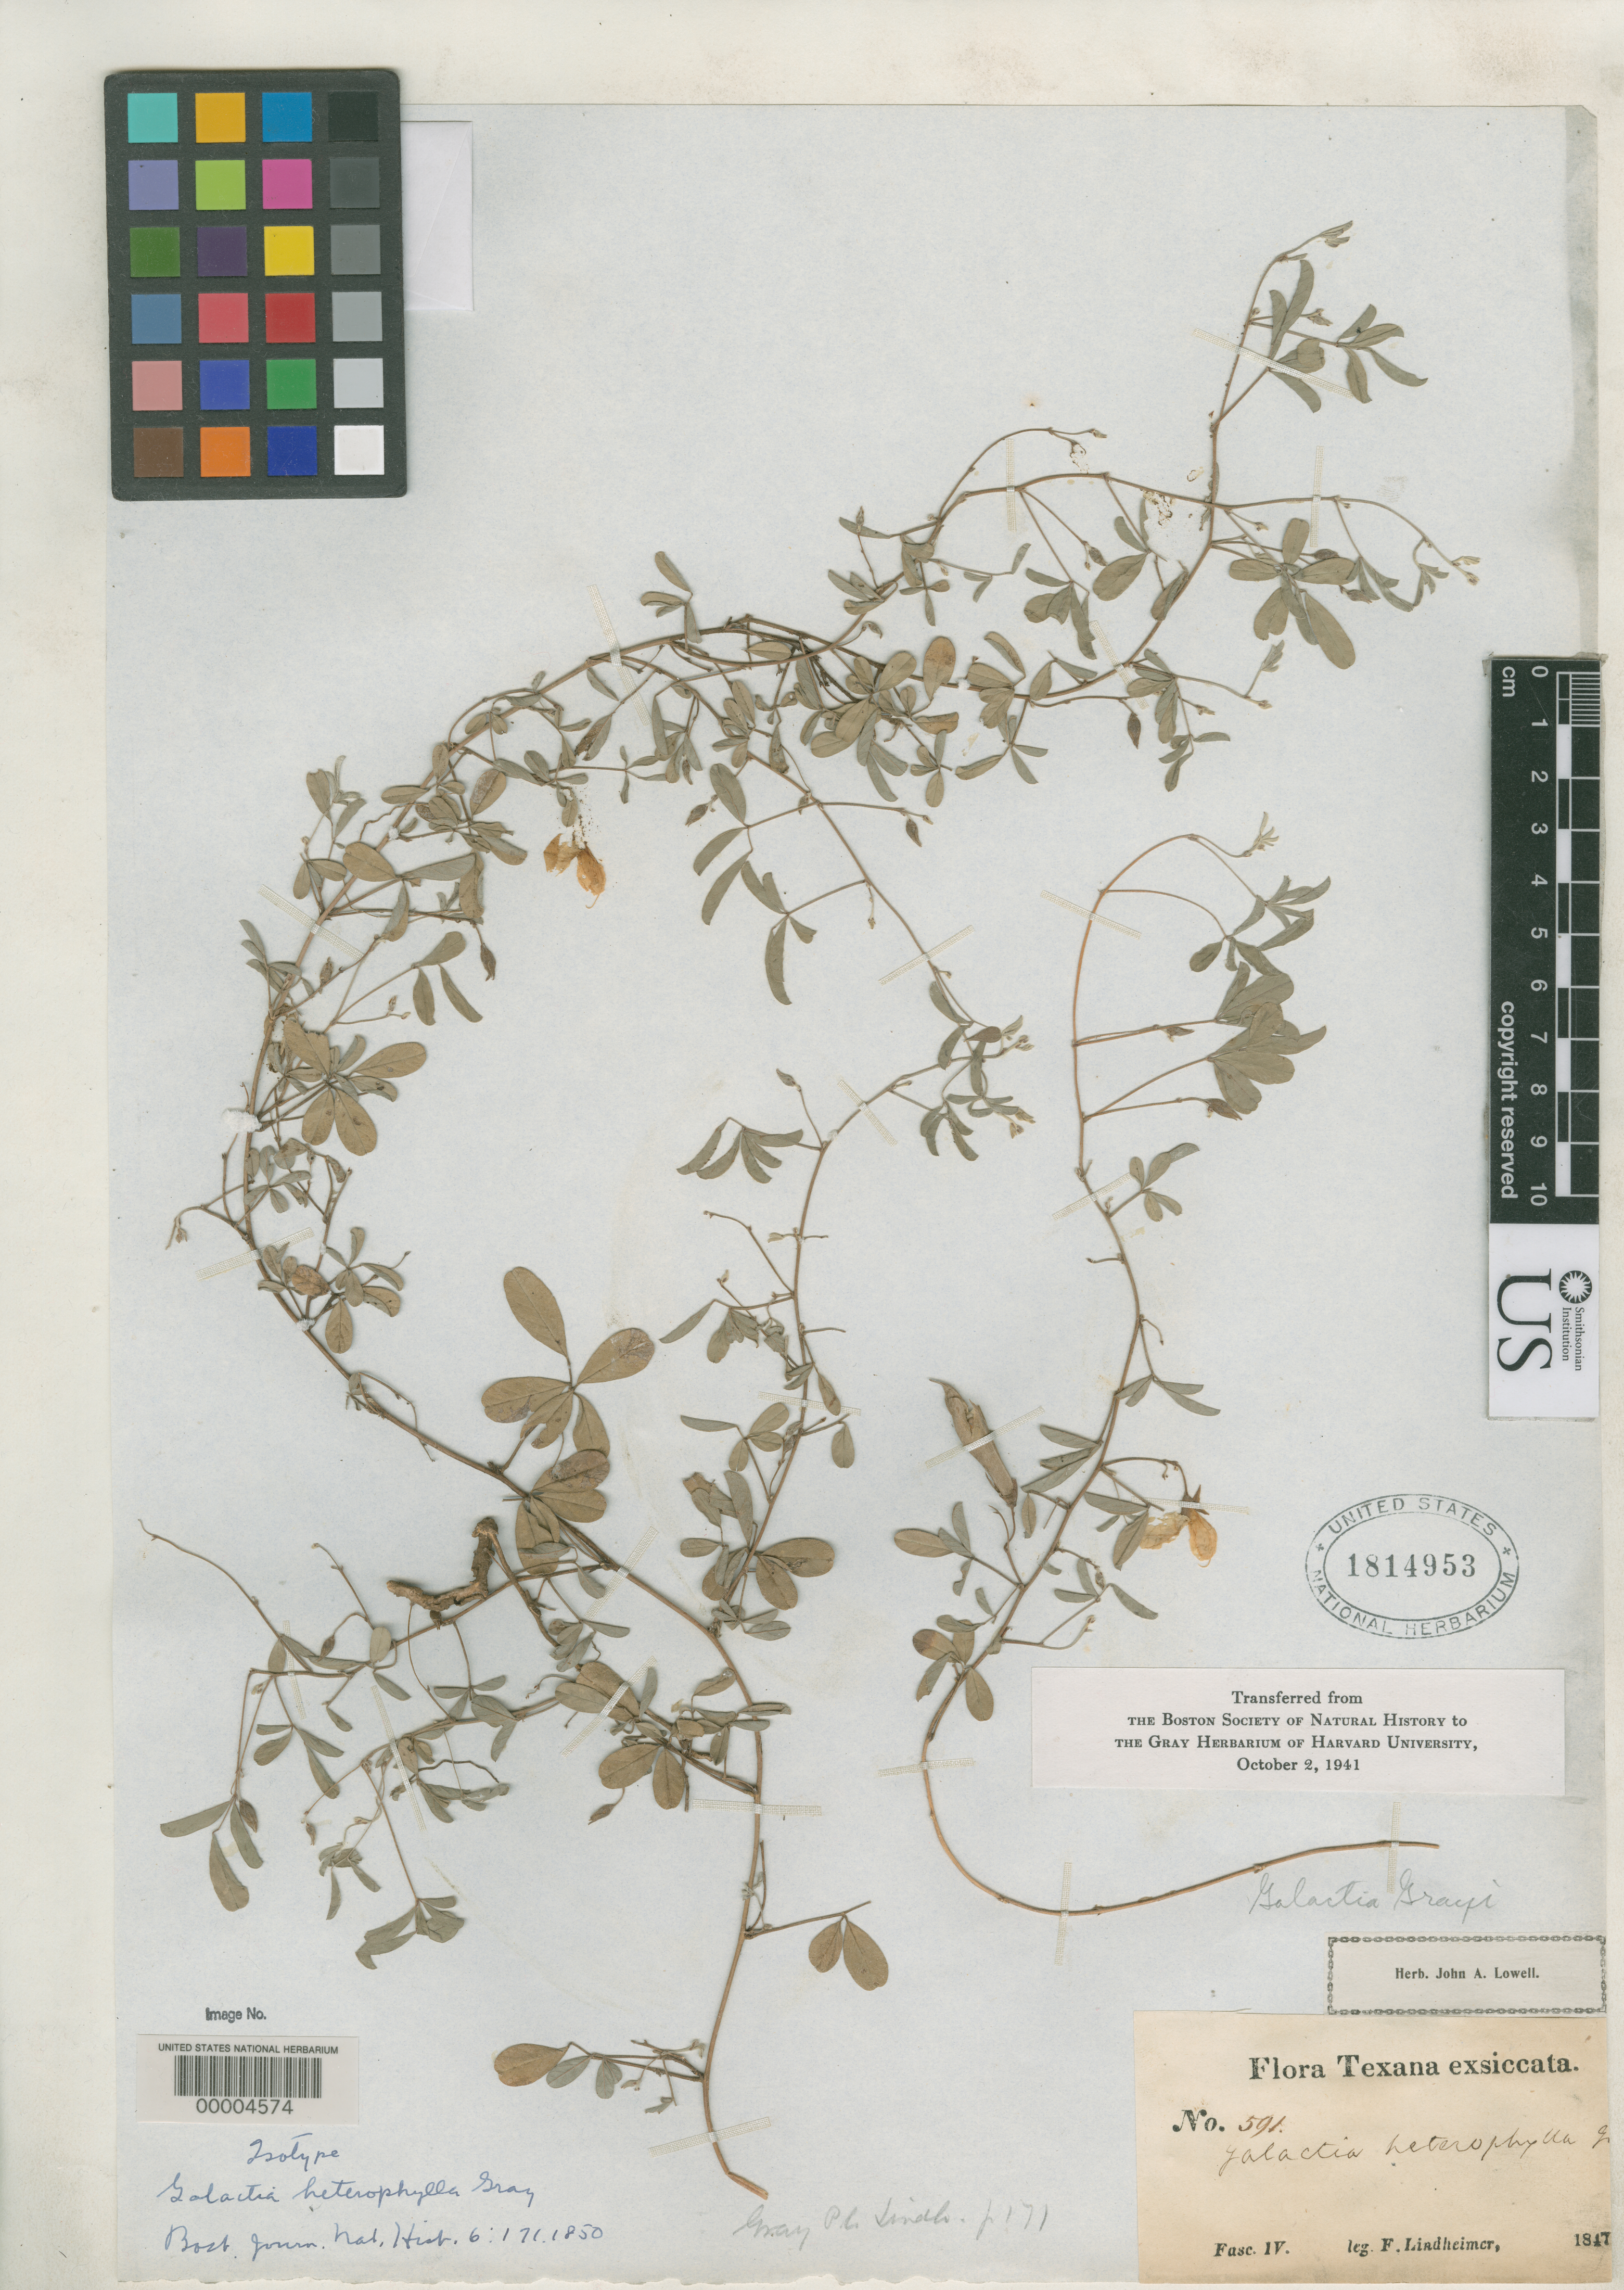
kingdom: Plantae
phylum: Tracheophyta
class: Magnoliopsida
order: Fabales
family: Fabaceae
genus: Galactia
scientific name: Galactia heterophylla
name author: A. Gray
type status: Isotype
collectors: F. J. Lindheimer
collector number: IV 591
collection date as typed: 1847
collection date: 1847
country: United States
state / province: Texas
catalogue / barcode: US 1814953